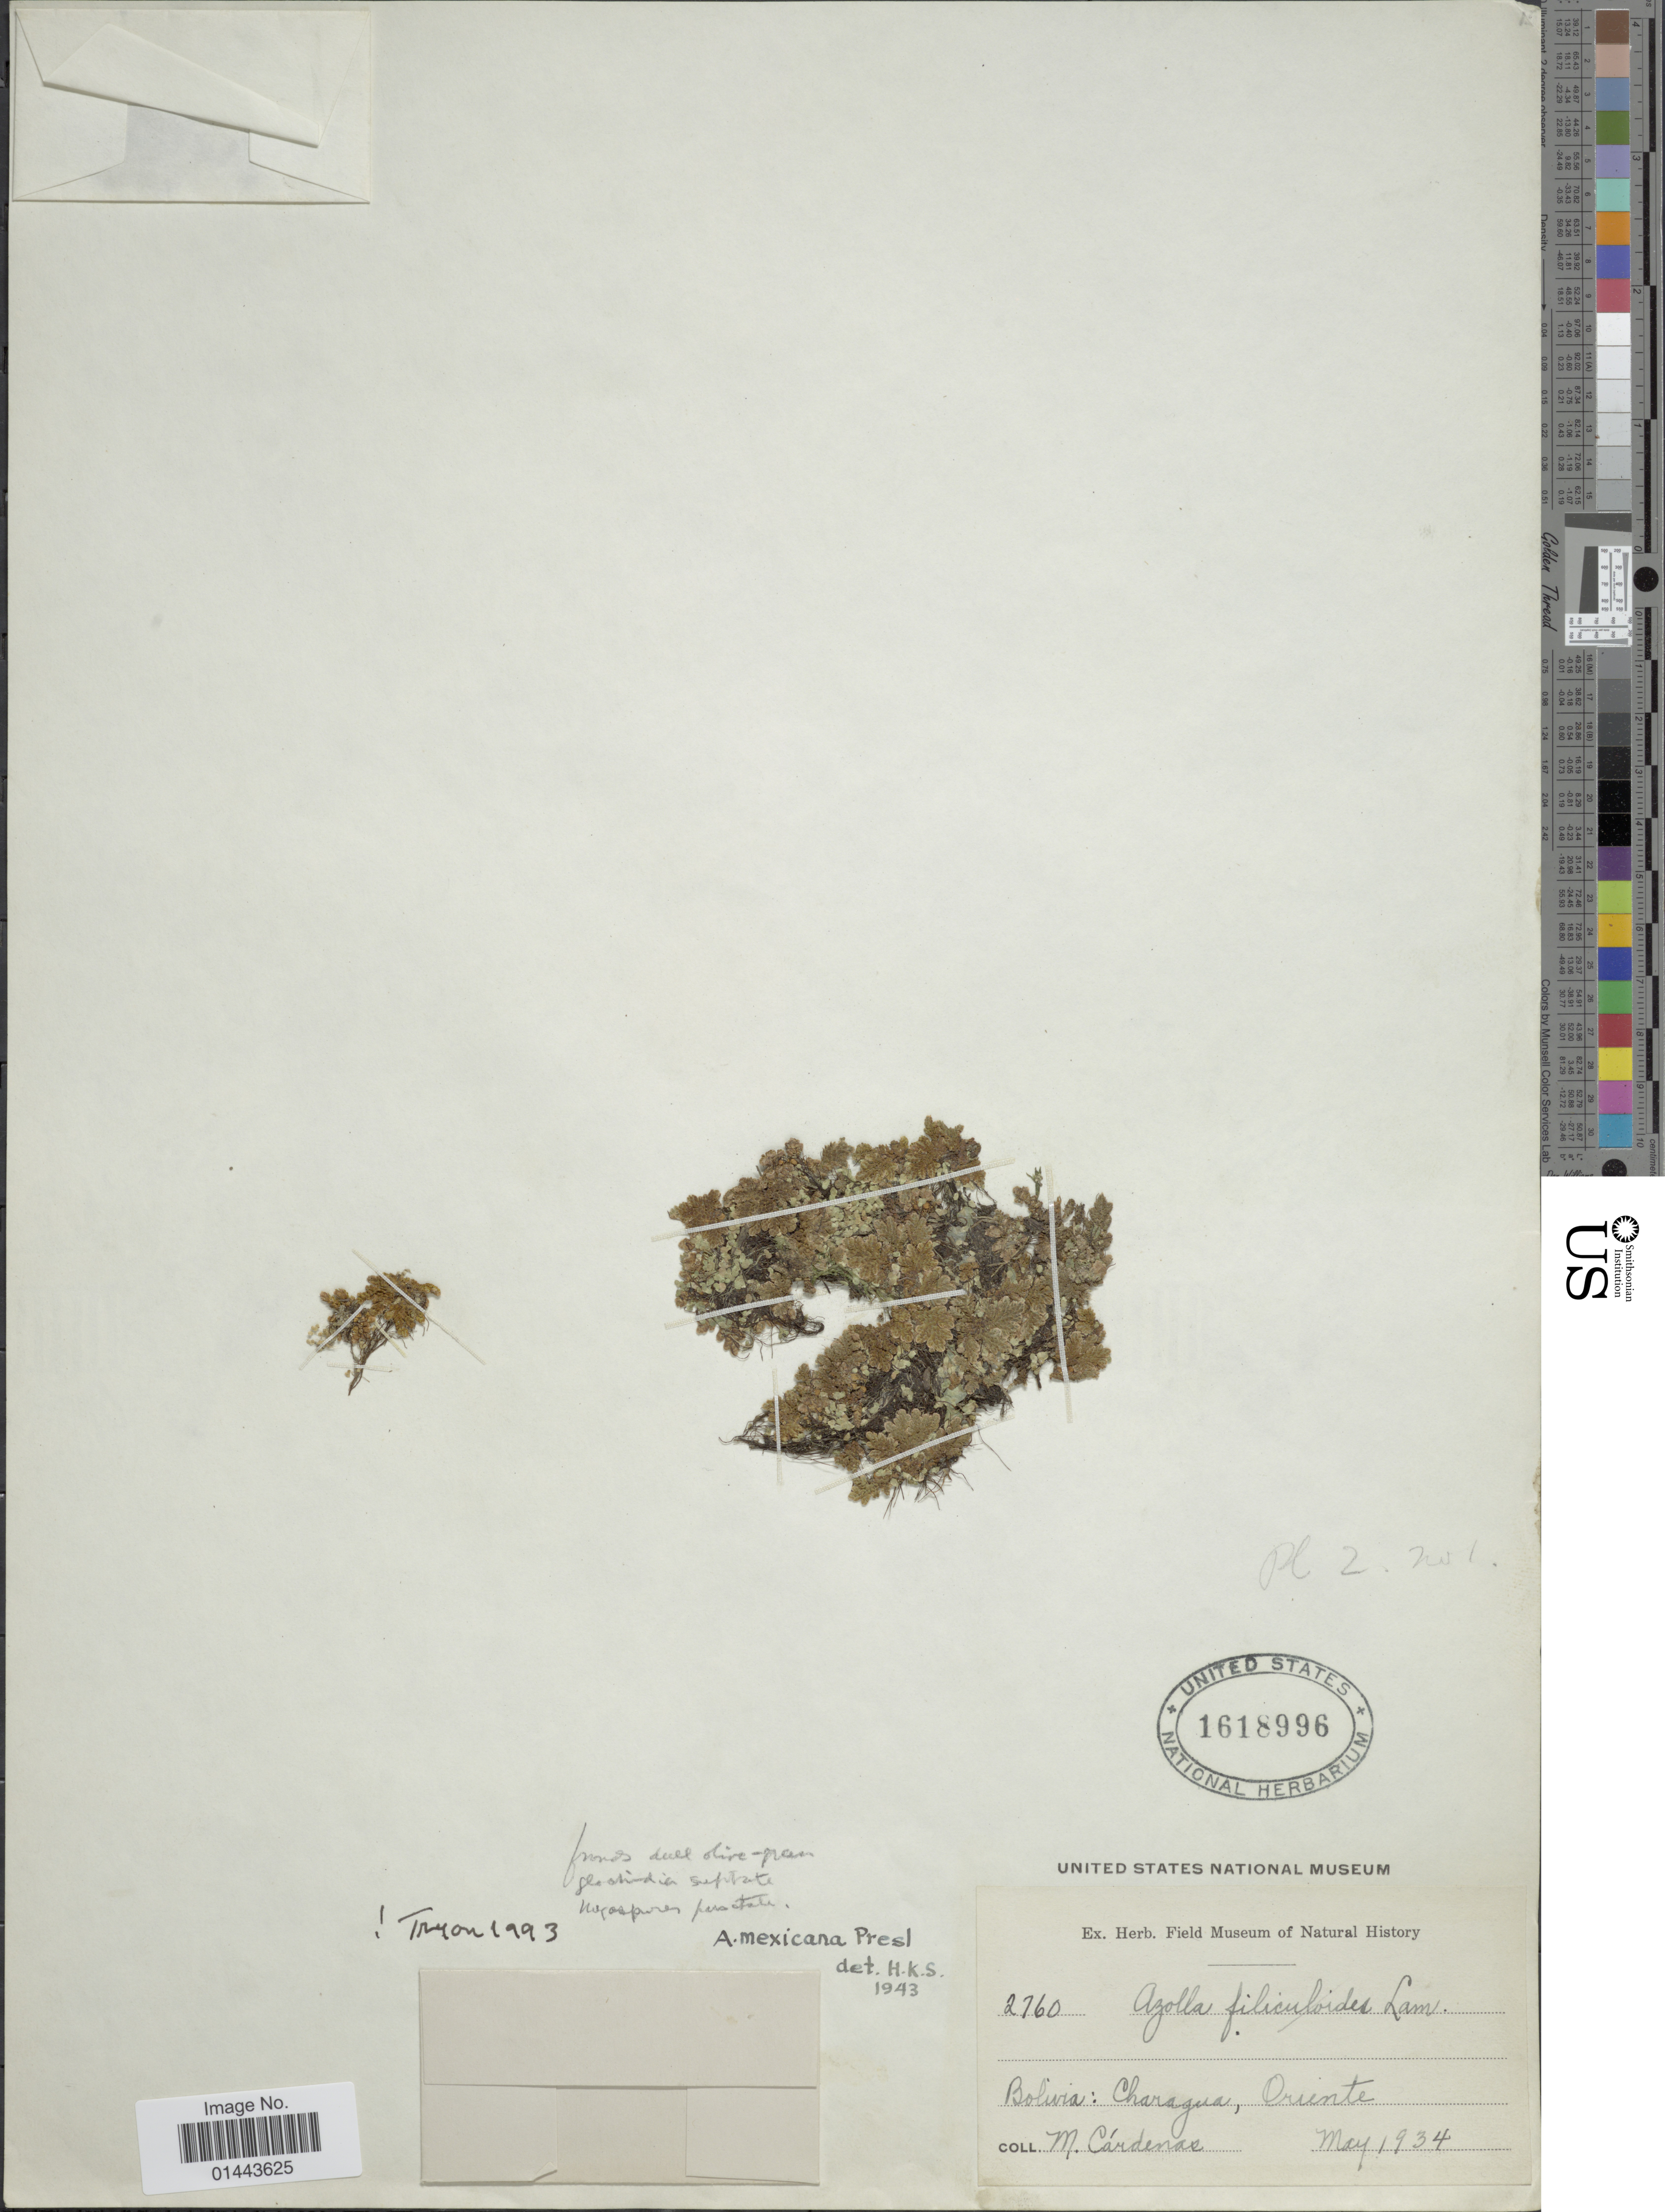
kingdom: Plantae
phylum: Tracheophyta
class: Polypodiopsida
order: Salviniales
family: Salviniaceae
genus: Azolla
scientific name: Azolla mexicana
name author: C. Presl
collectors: M. Cárdenas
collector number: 2760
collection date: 1934-05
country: Bolivia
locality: Charagua, Oriente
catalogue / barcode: US 1618996